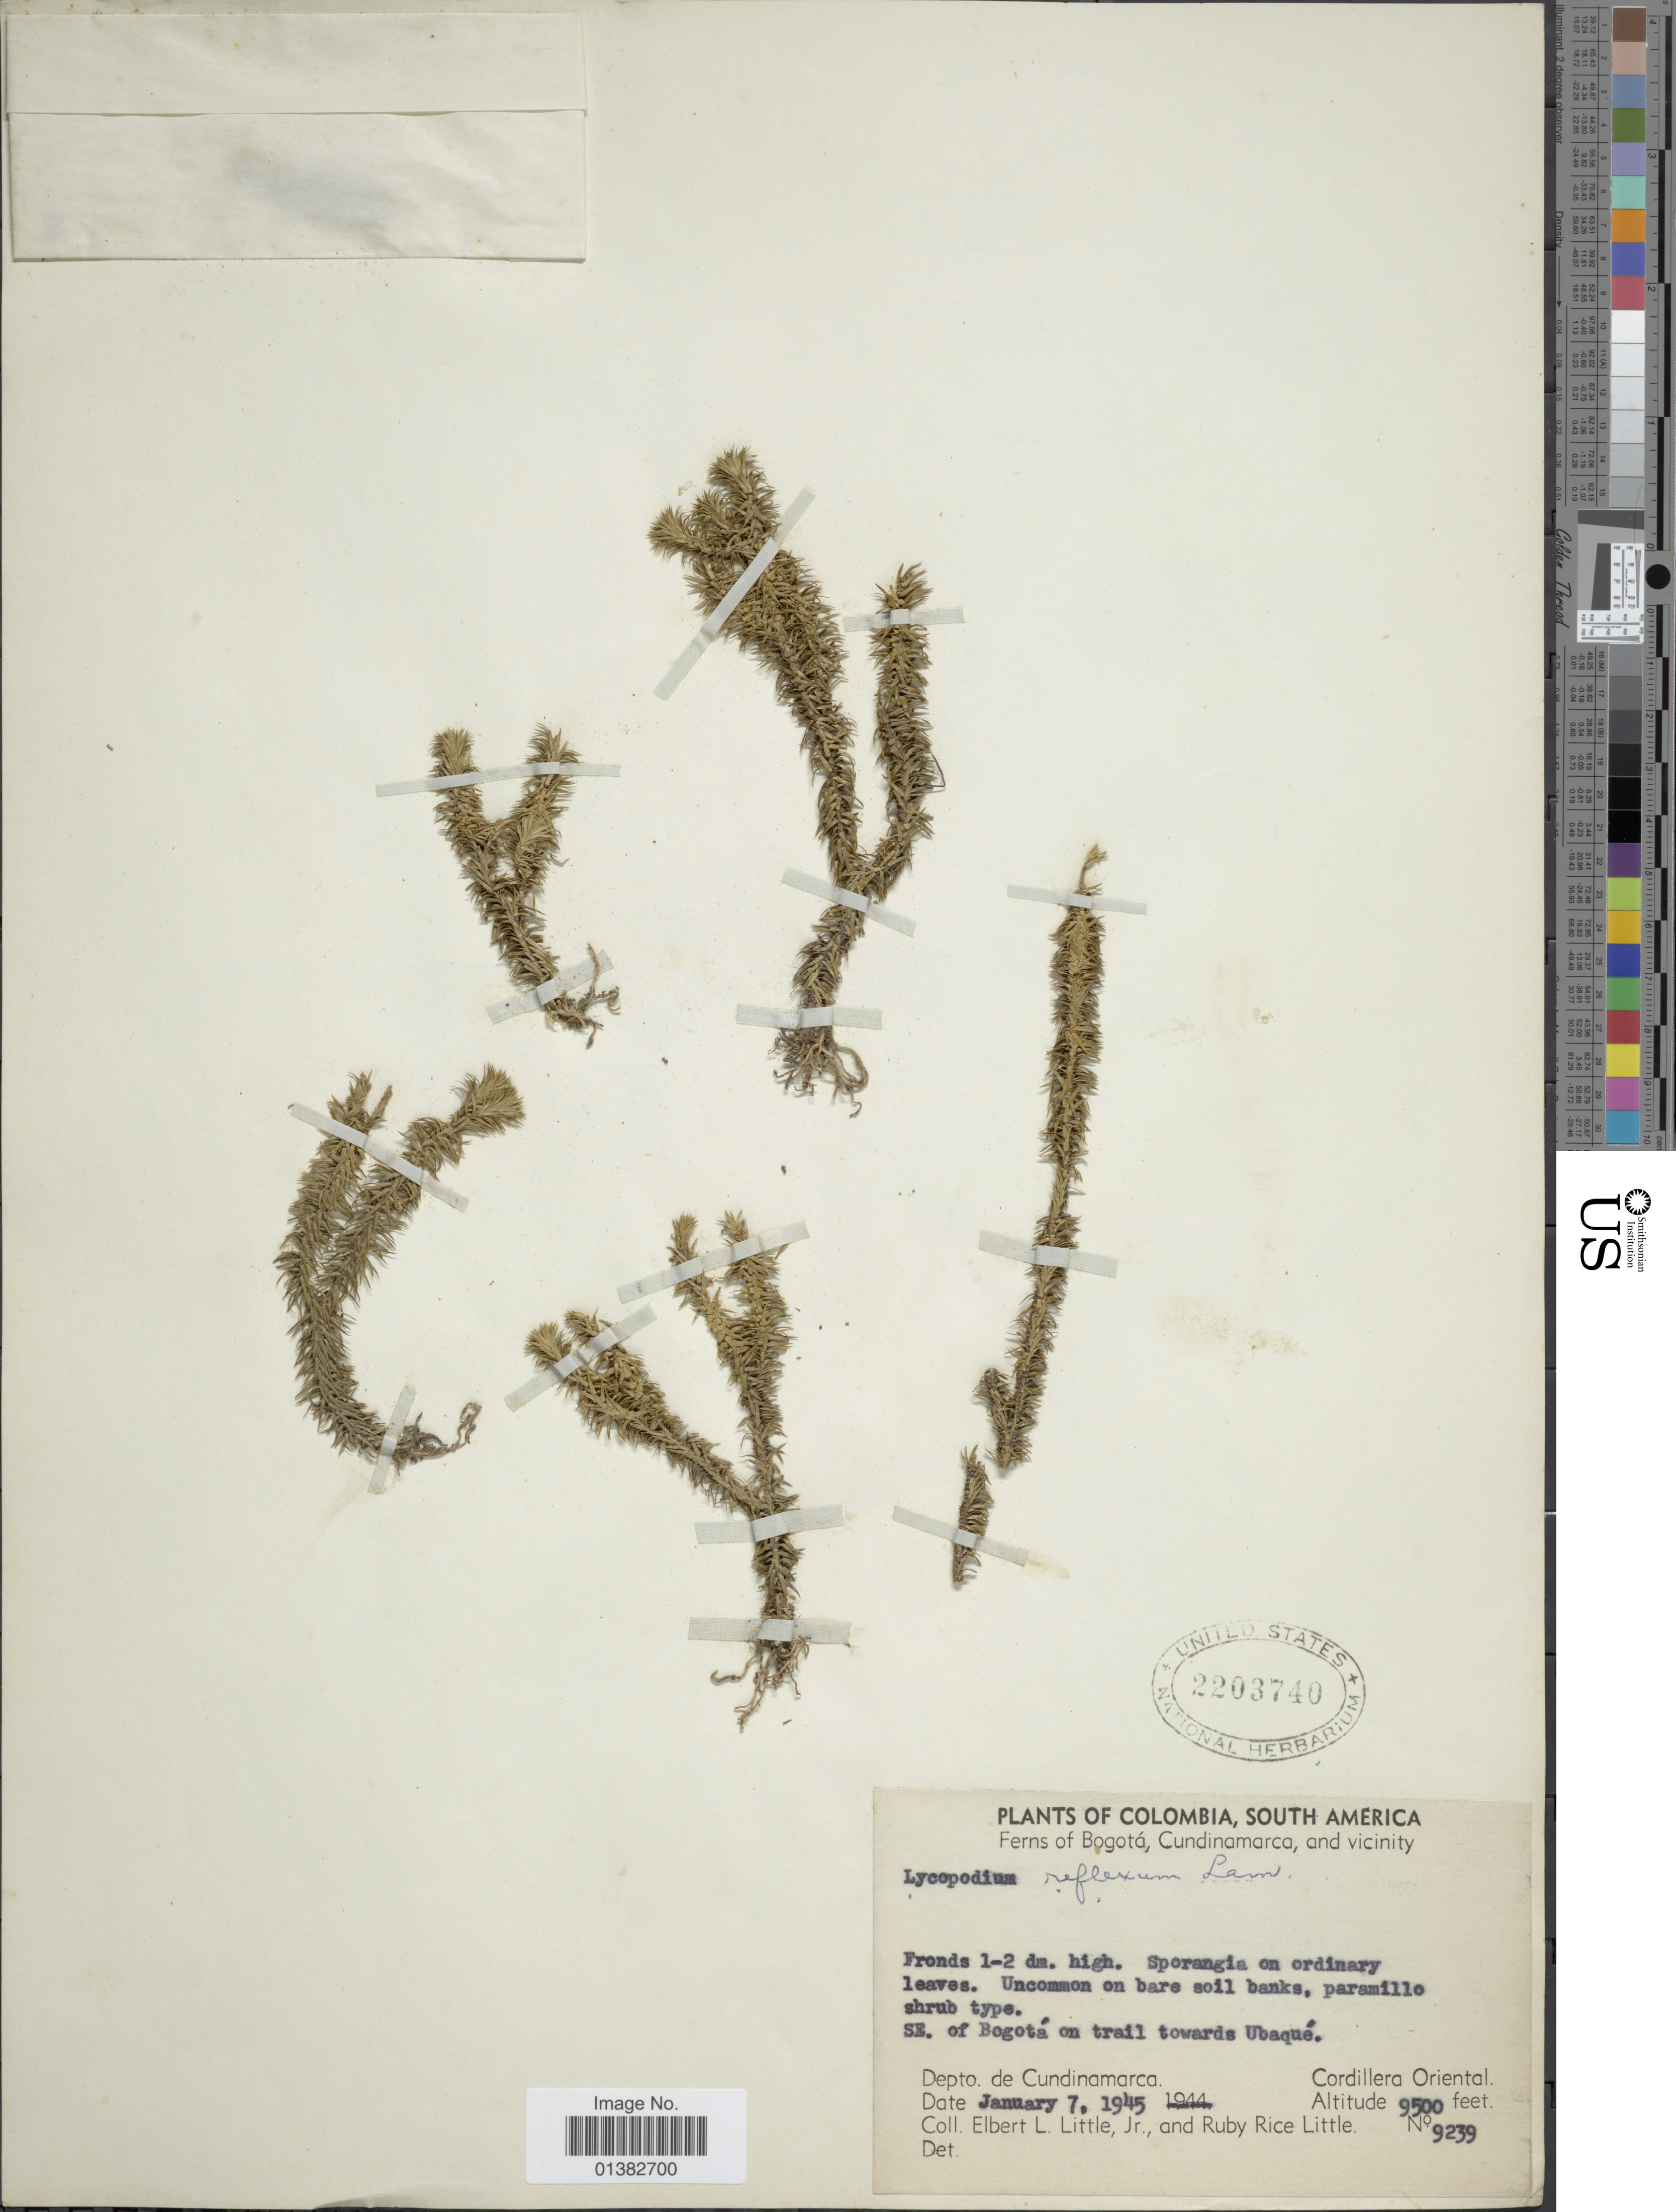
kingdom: Plantae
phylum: Tracheophyta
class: Lycopodiopsida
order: Lycopodiales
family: Lycopodiaceae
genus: Phlegmariurus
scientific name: Phlegmariurus reflexus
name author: (Lam.) B. Øllg.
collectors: E. L. Little & R. R. Little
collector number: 9239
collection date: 1945-01-07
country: Colombia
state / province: Cundinamarca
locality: Ferns of Bogotá, SE. of Bogotá on trail towards Ubaqué. Cordillera Oriental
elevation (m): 2896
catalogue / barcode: US 2203740